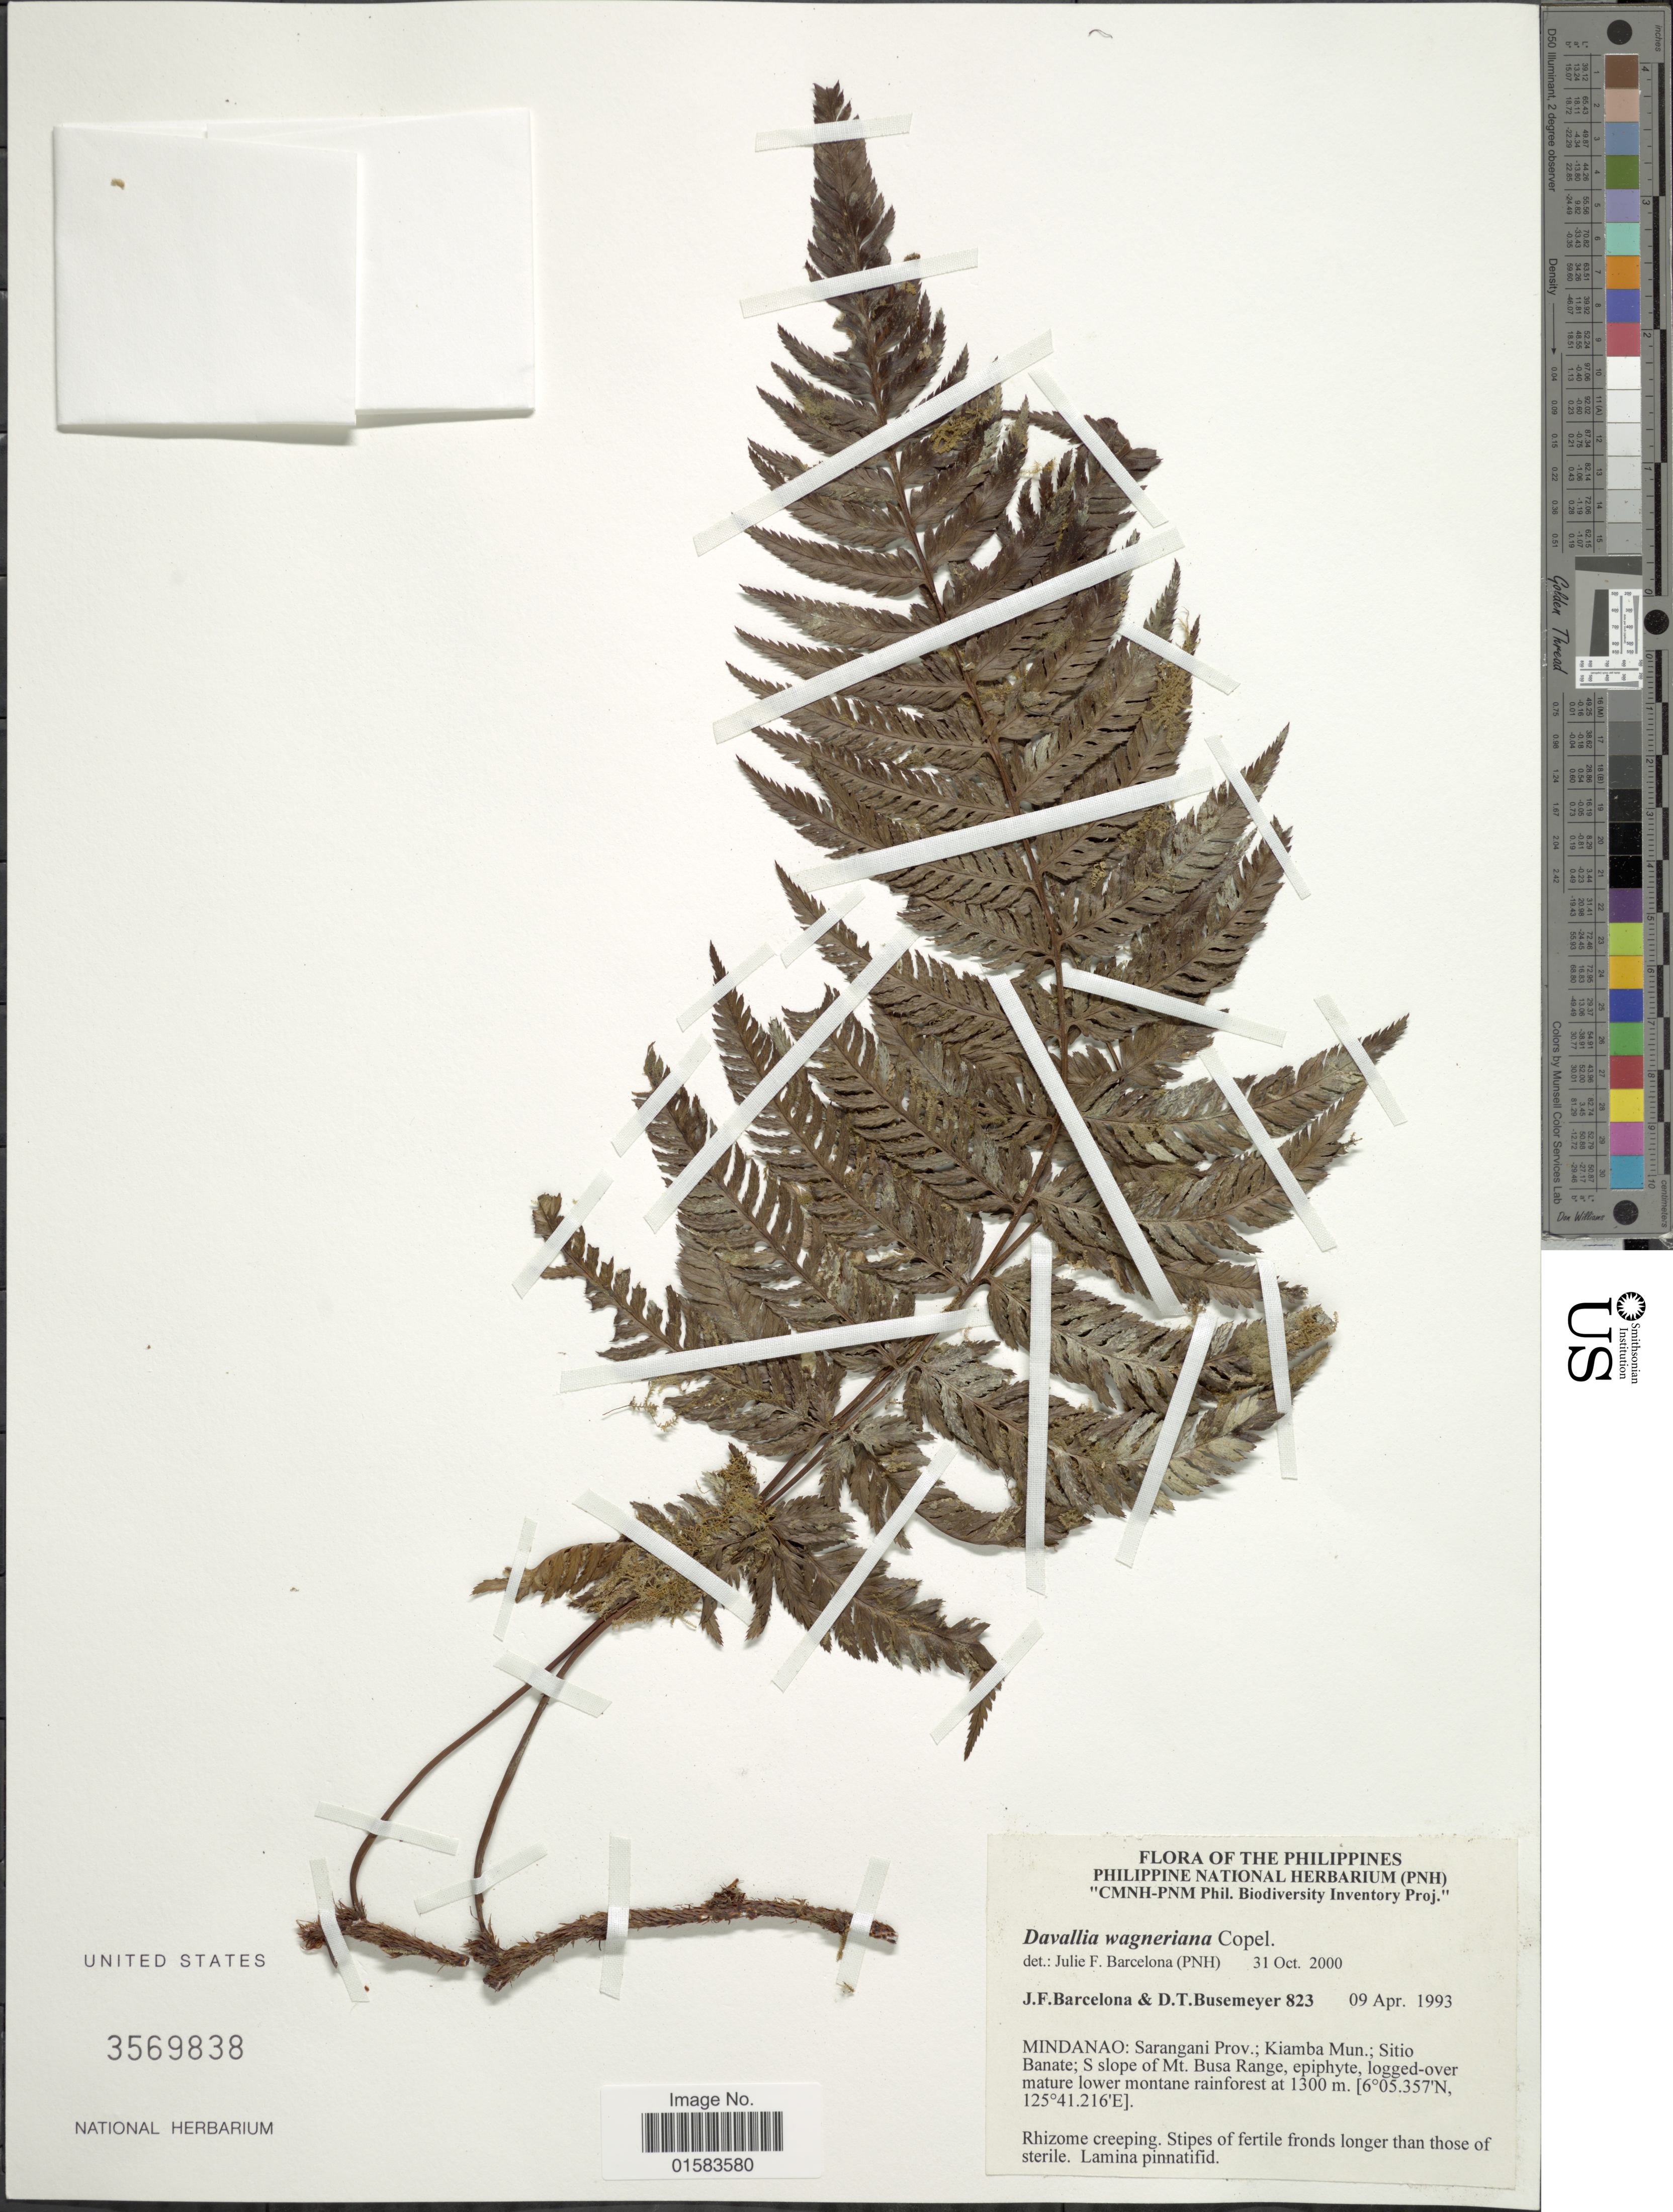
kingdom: Plantae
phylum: Tracheophyta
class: Polypodiopsida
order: Polypodiales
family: Davalliaceae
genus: Davallia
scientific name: Davallia wagneriana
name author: Copel.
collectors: J. F. Barcelona & D. Busemeyer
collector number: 823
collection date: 1993-04-09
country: Philippines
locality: Mindanao, Sarangani Prov., Kiamba Mun.: Sitio Banate; S slope of Mt. Busa Range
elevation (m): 1300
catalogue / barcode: US 3569838